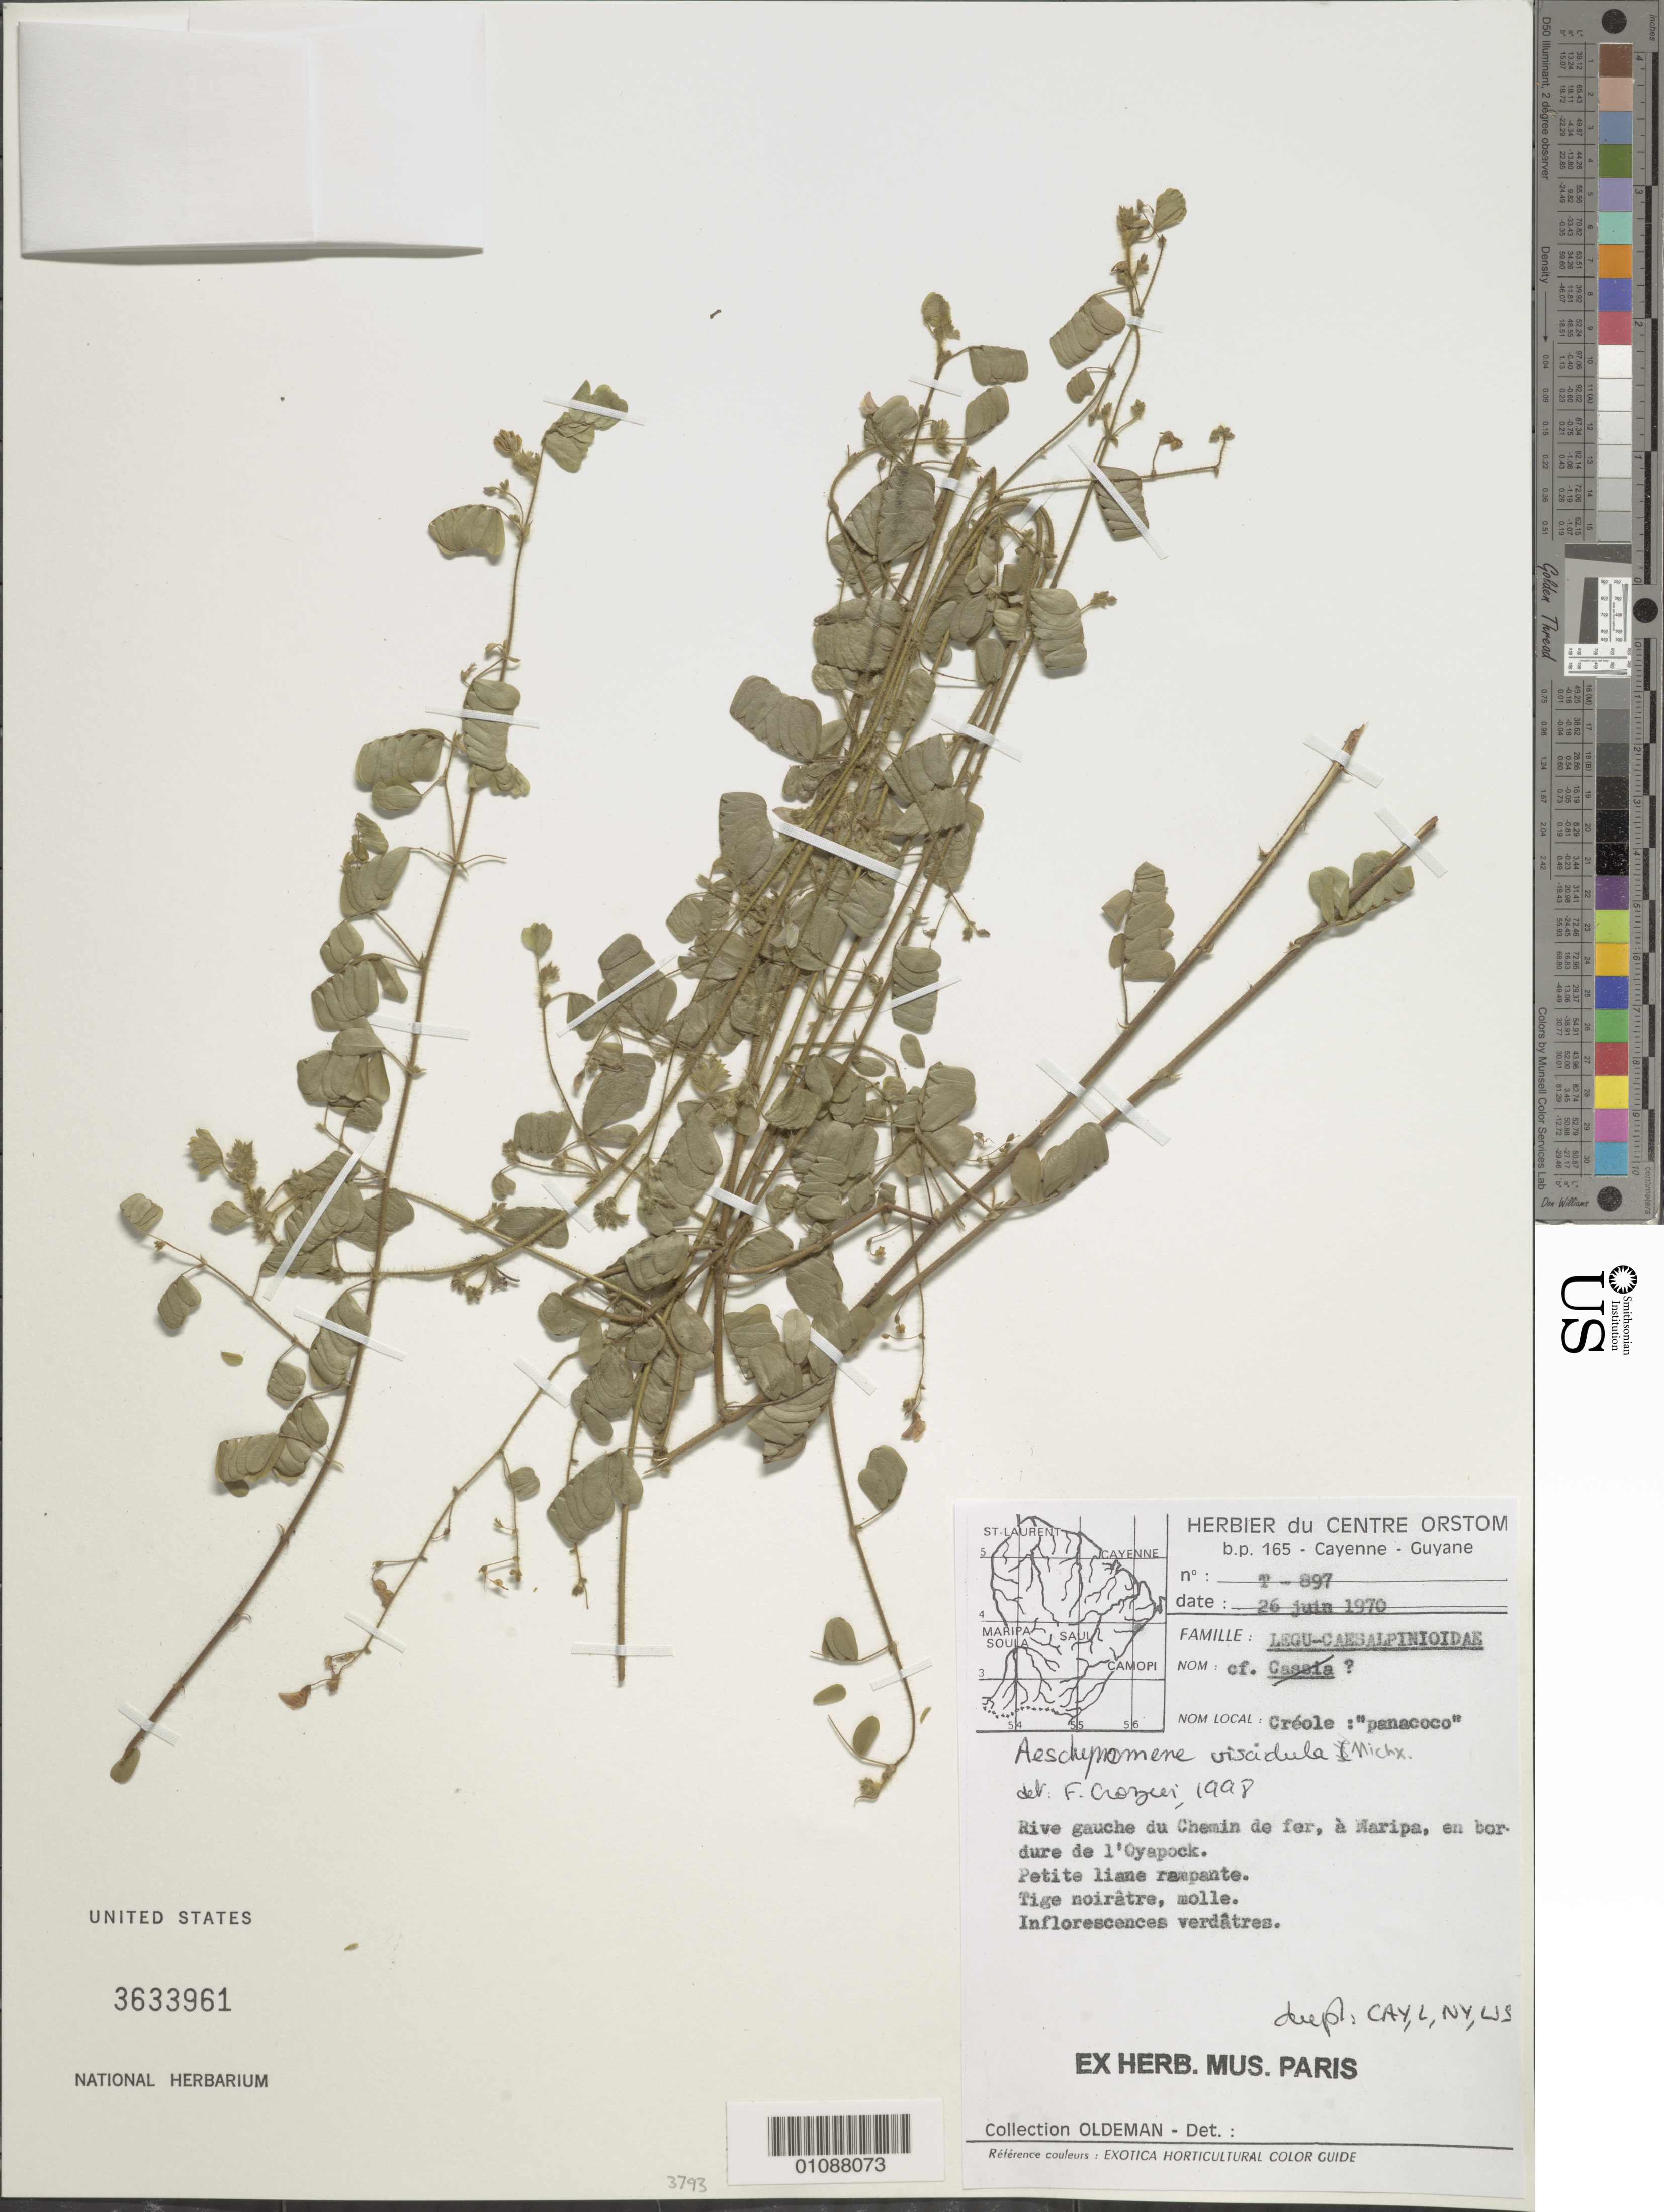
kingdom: Plantae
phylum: Tracheophyta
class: Magnoliopsida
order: Fabales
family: Fabaceae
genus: Aeschynomene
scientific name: Aeschynomene viscidula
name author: Michx.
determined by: Crozier, F.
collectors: R. Oldeman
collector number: T 897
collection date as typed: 26-Jun-70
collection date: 1970-06-26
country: French Guiana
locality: Rive Gauche du chemin de fer, á Maripa, en bordure de l'Oyapock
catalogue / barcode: US 3285544